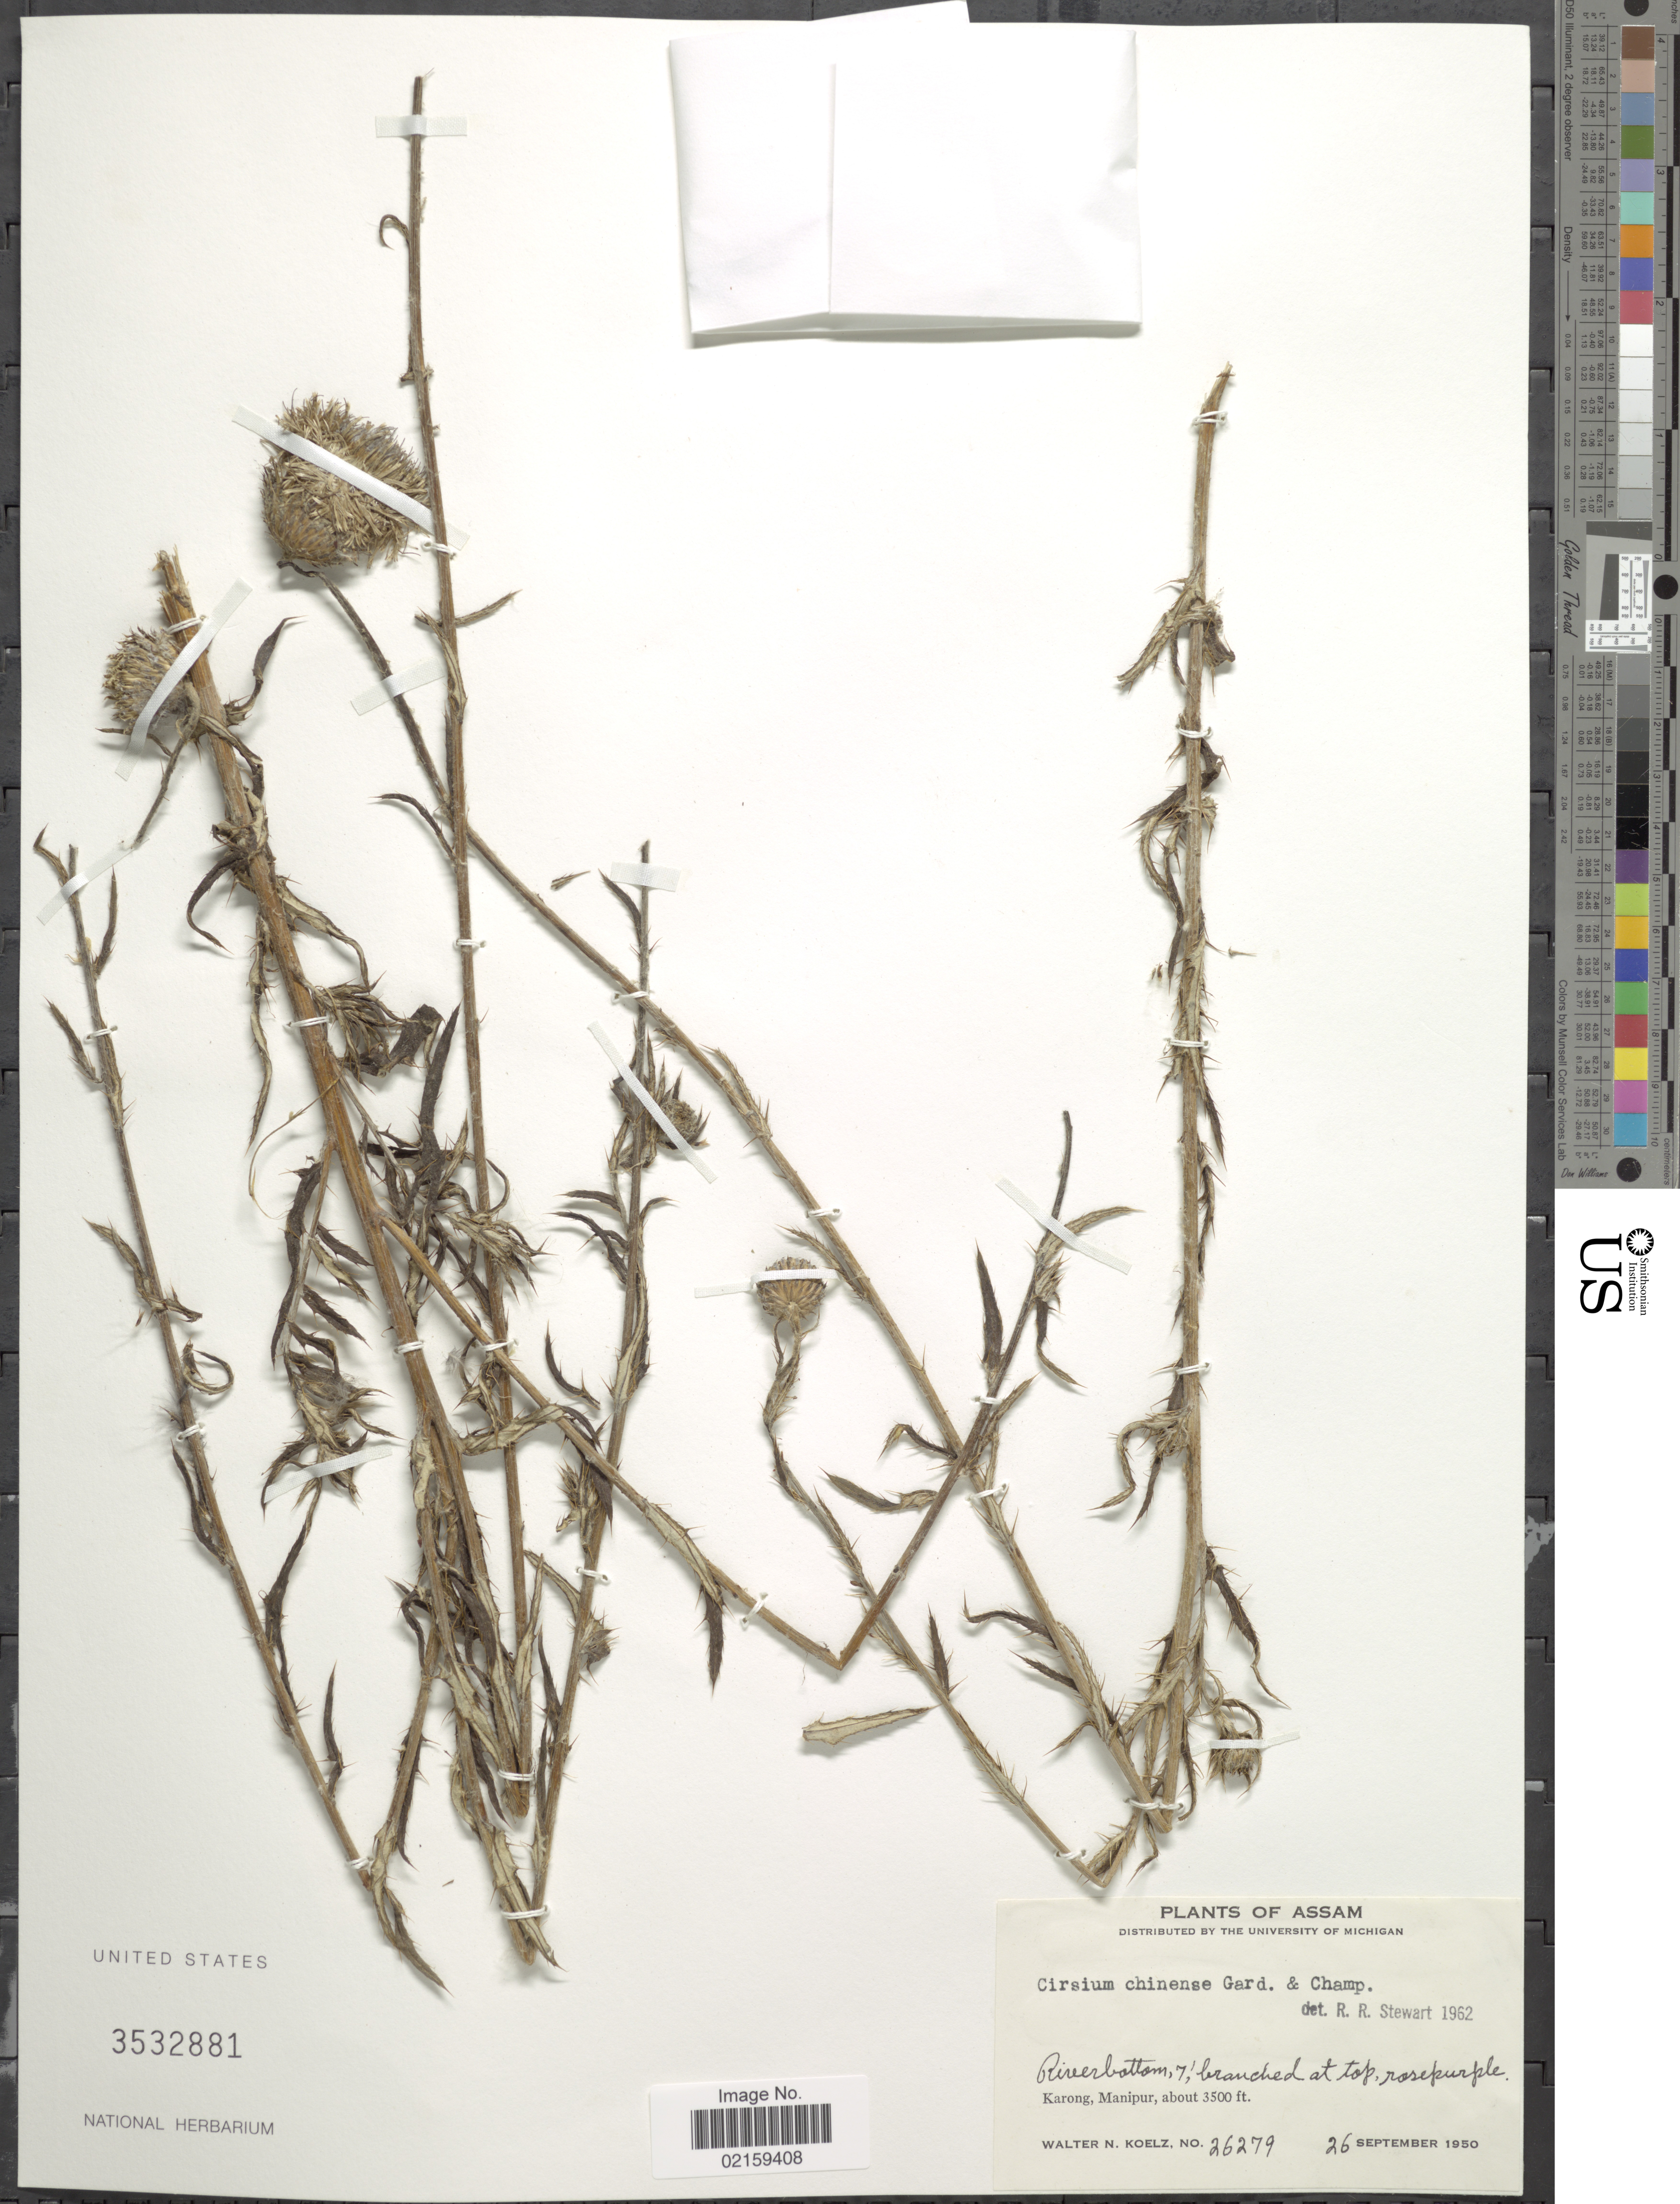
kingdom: Plantae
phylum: Tracheophyta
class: Magnoliopsida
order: Asterales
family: Asteraceae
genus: Cirsium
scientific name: Cirsium lineare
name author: (Thunb.) Sch. Bip.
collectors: W. N. Koelz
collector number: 26279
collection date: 1950-09-26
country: India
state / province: Manipur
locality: Assam, Riverbottom, Karong, Manipur.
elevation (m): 1067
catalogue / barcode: US 3532881